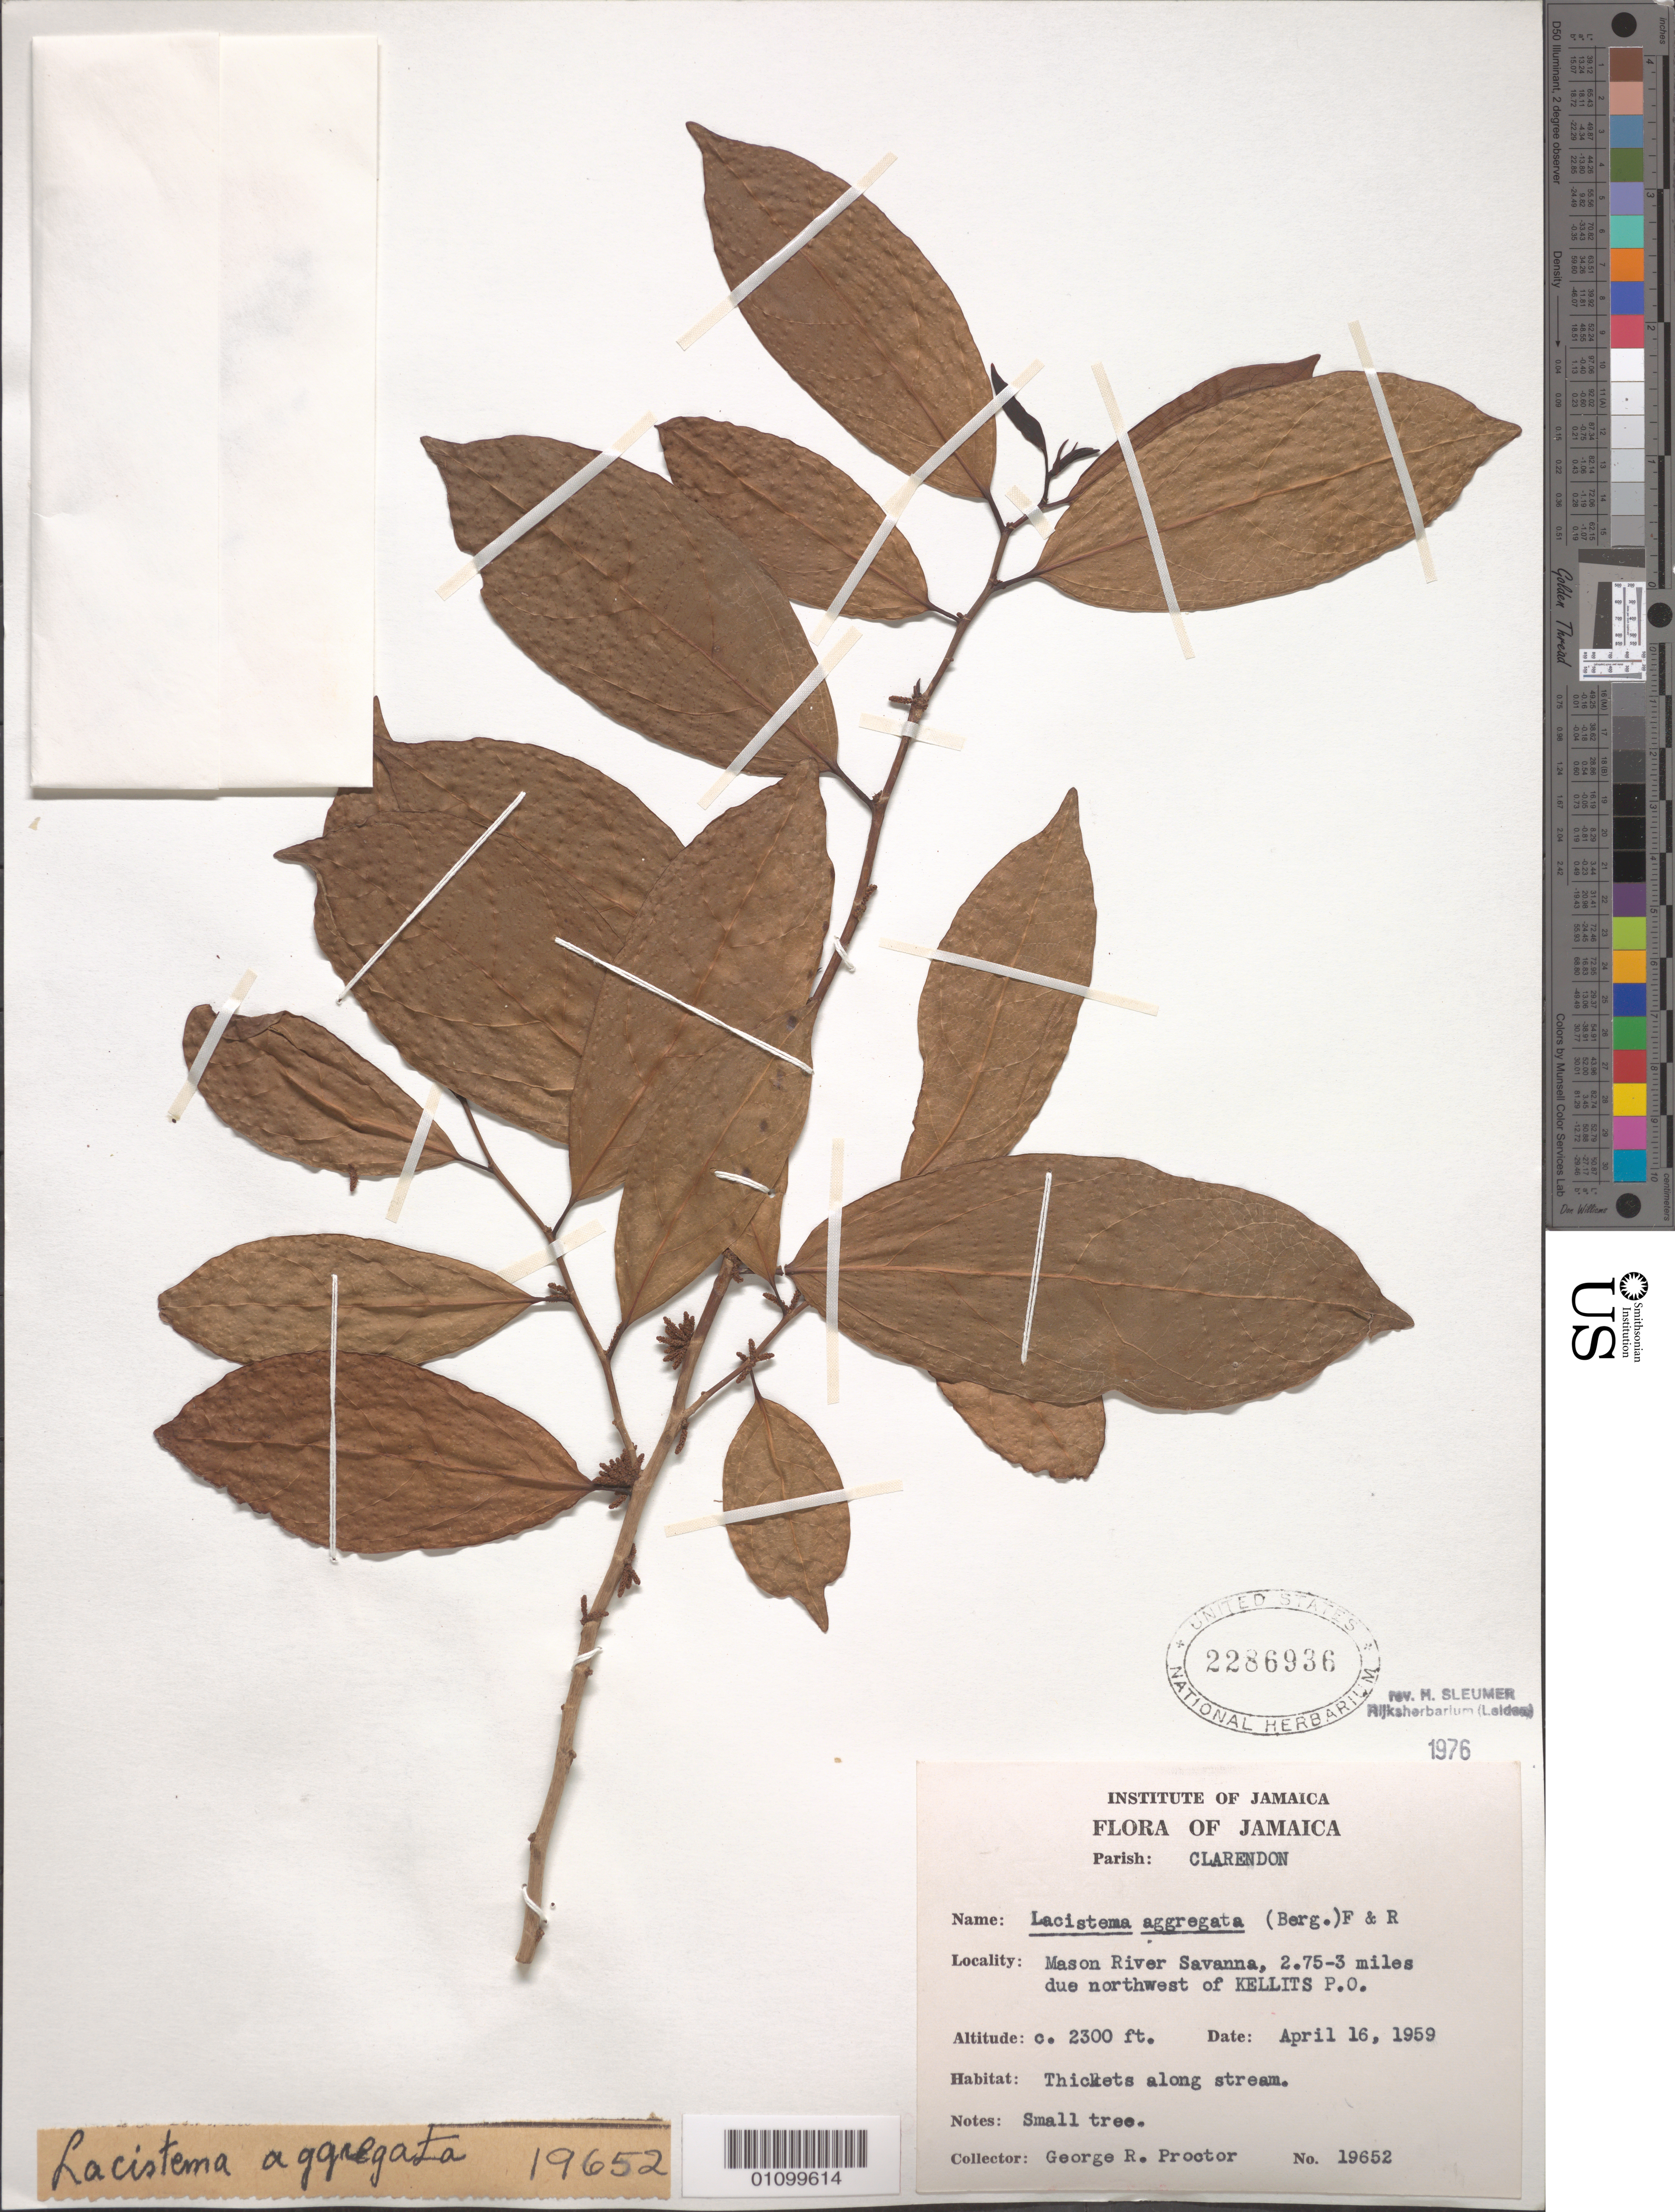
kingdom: Plantae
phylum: Tracheophyta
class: Magnoliopsida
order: Malpighiales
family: Lacistemataceae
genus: Lacistema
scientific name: Lacistema aggregatum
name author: (P.J. Bergius) Rusby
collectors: G. R. Proctor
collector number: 19652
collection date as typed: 16 Apr 1959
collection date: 1959-04-16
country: Jamaica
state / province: Clarendon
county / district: Mason River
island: Jamaica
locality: Mason River Savanna, 2.75-3 miles due NW of Kellits P.O.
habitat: Habitat: thickets along stream.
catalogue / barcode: US 2284936